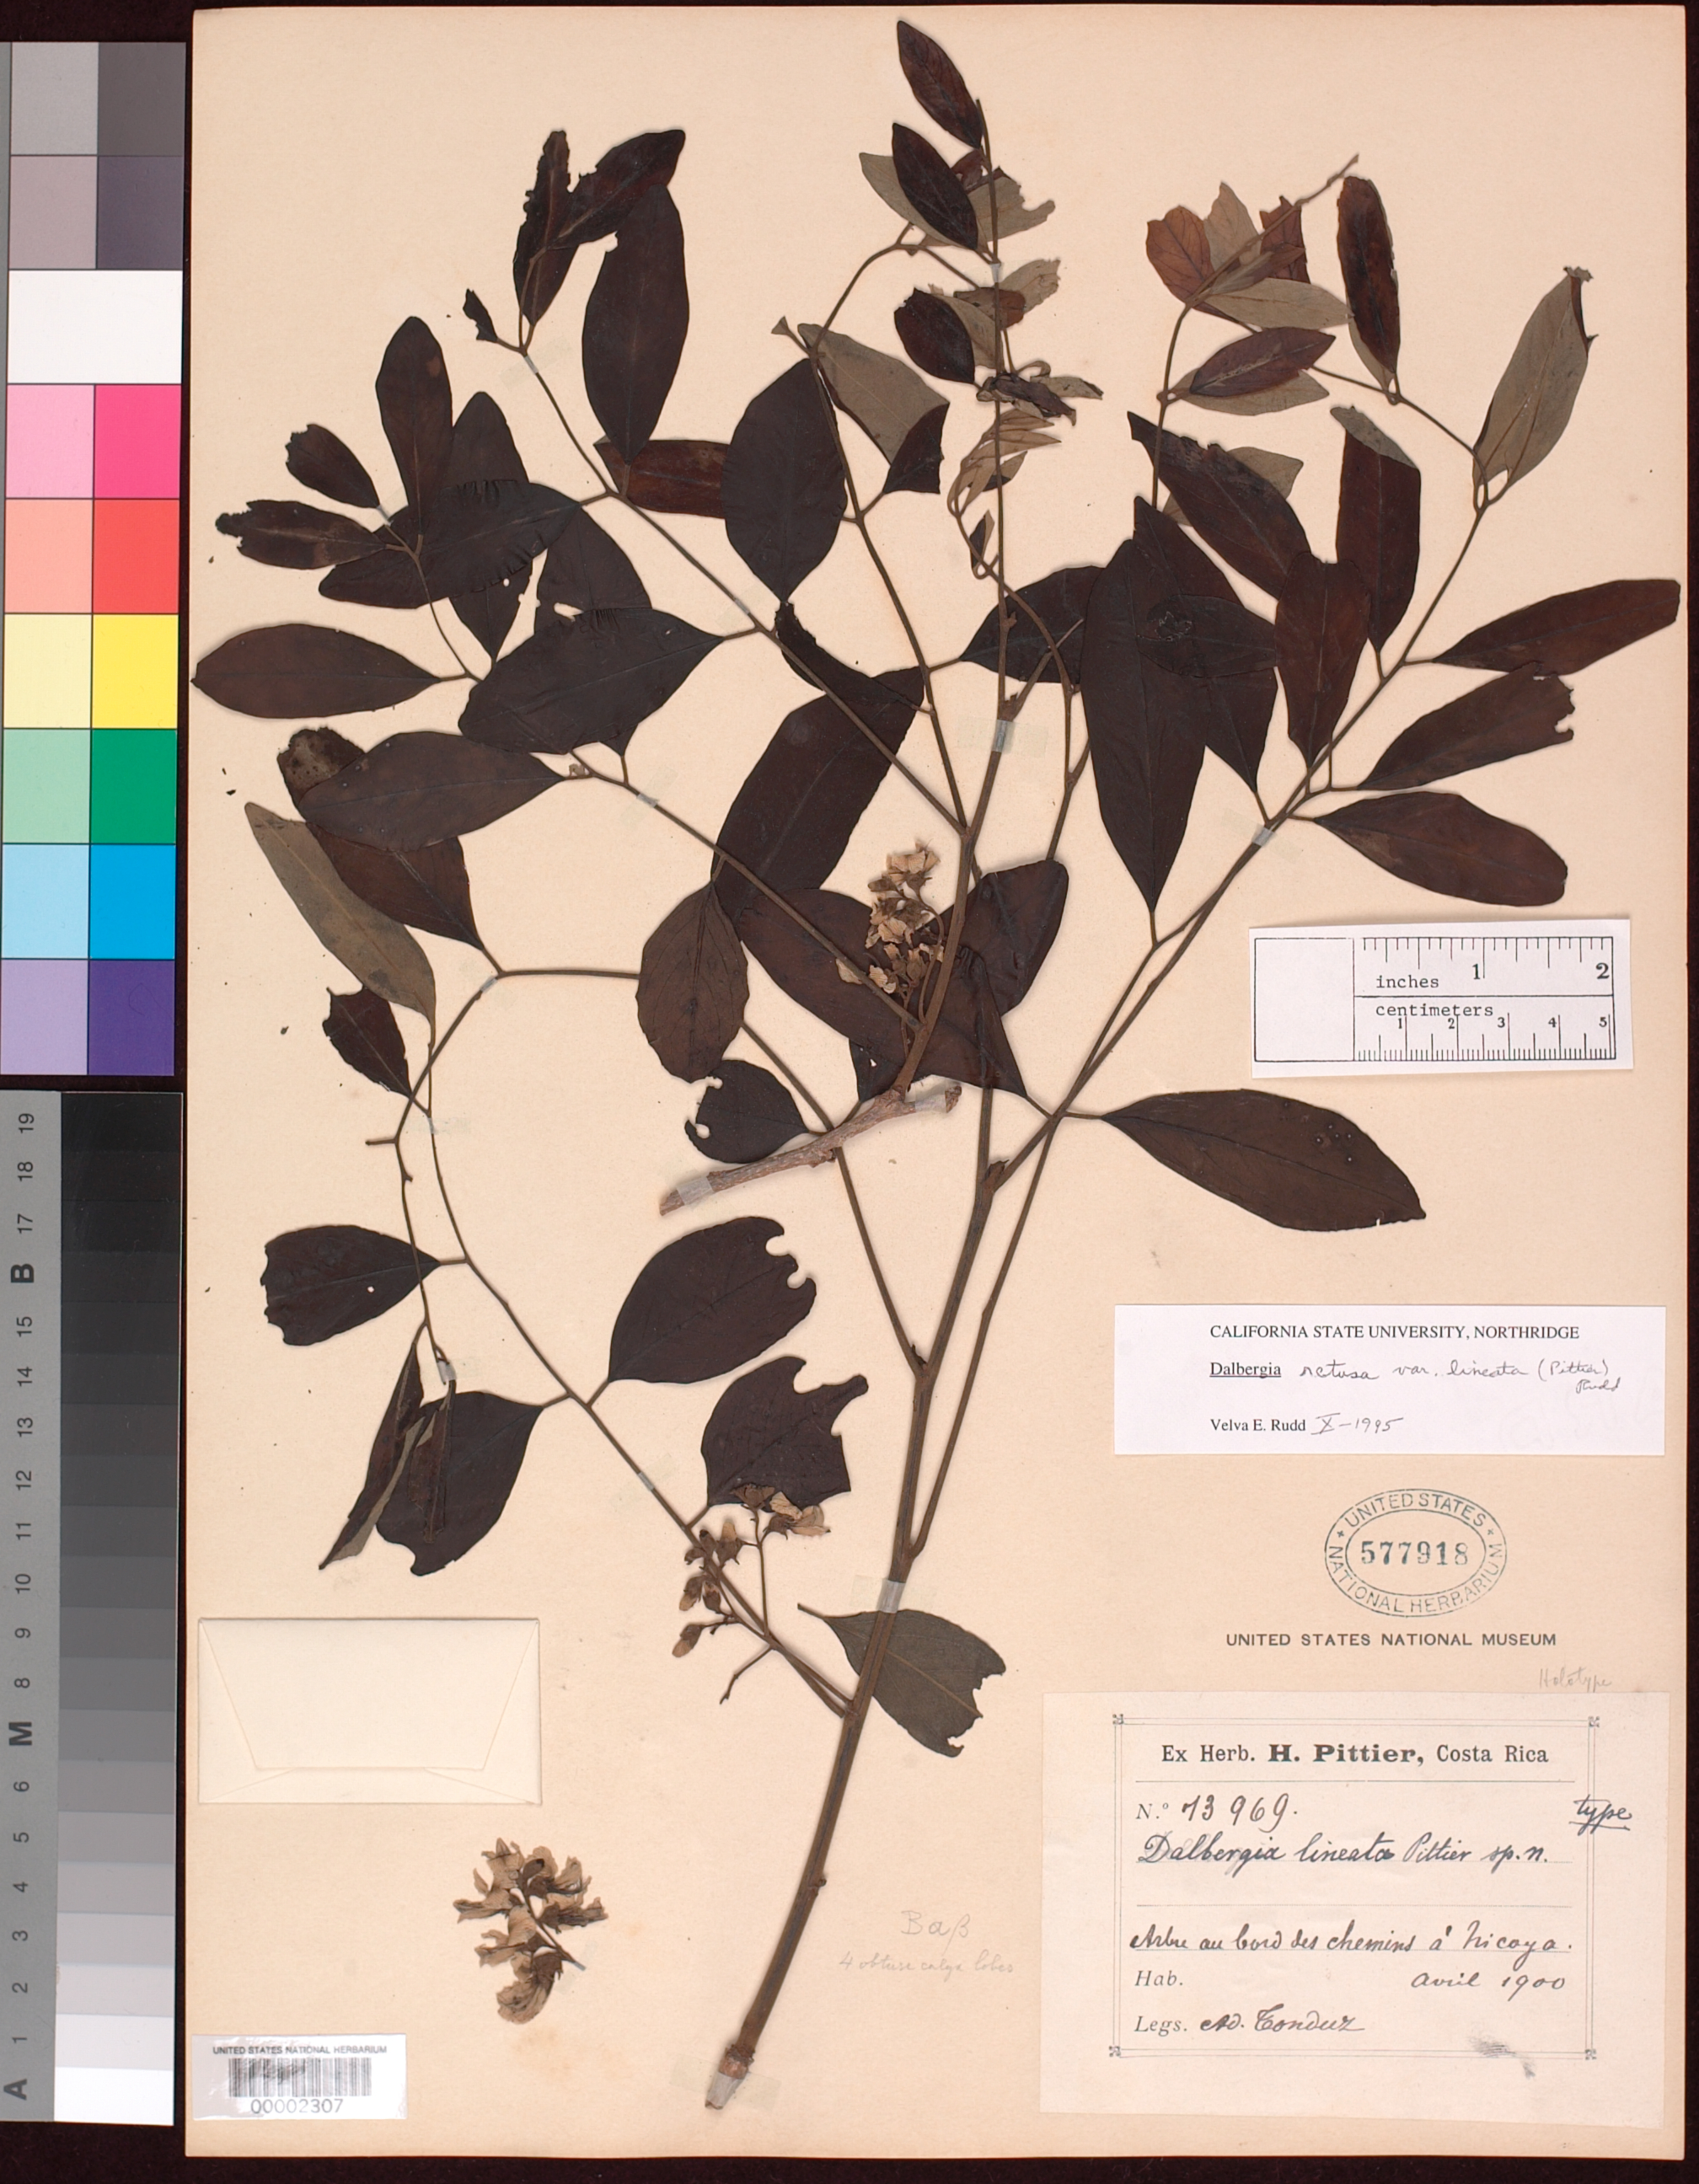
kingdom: Plantae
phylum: Tracheophyta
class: Magnoliopsida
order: Fabales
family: Fabaceae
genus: Dalbergia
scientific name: Dalbergia lineata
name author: Pittier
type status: Holotype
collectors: A. Tonduz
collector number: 13969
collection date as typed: Apr 1900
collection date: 1900-04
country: Costa Rica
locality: Nicoya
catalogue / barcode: US 577918